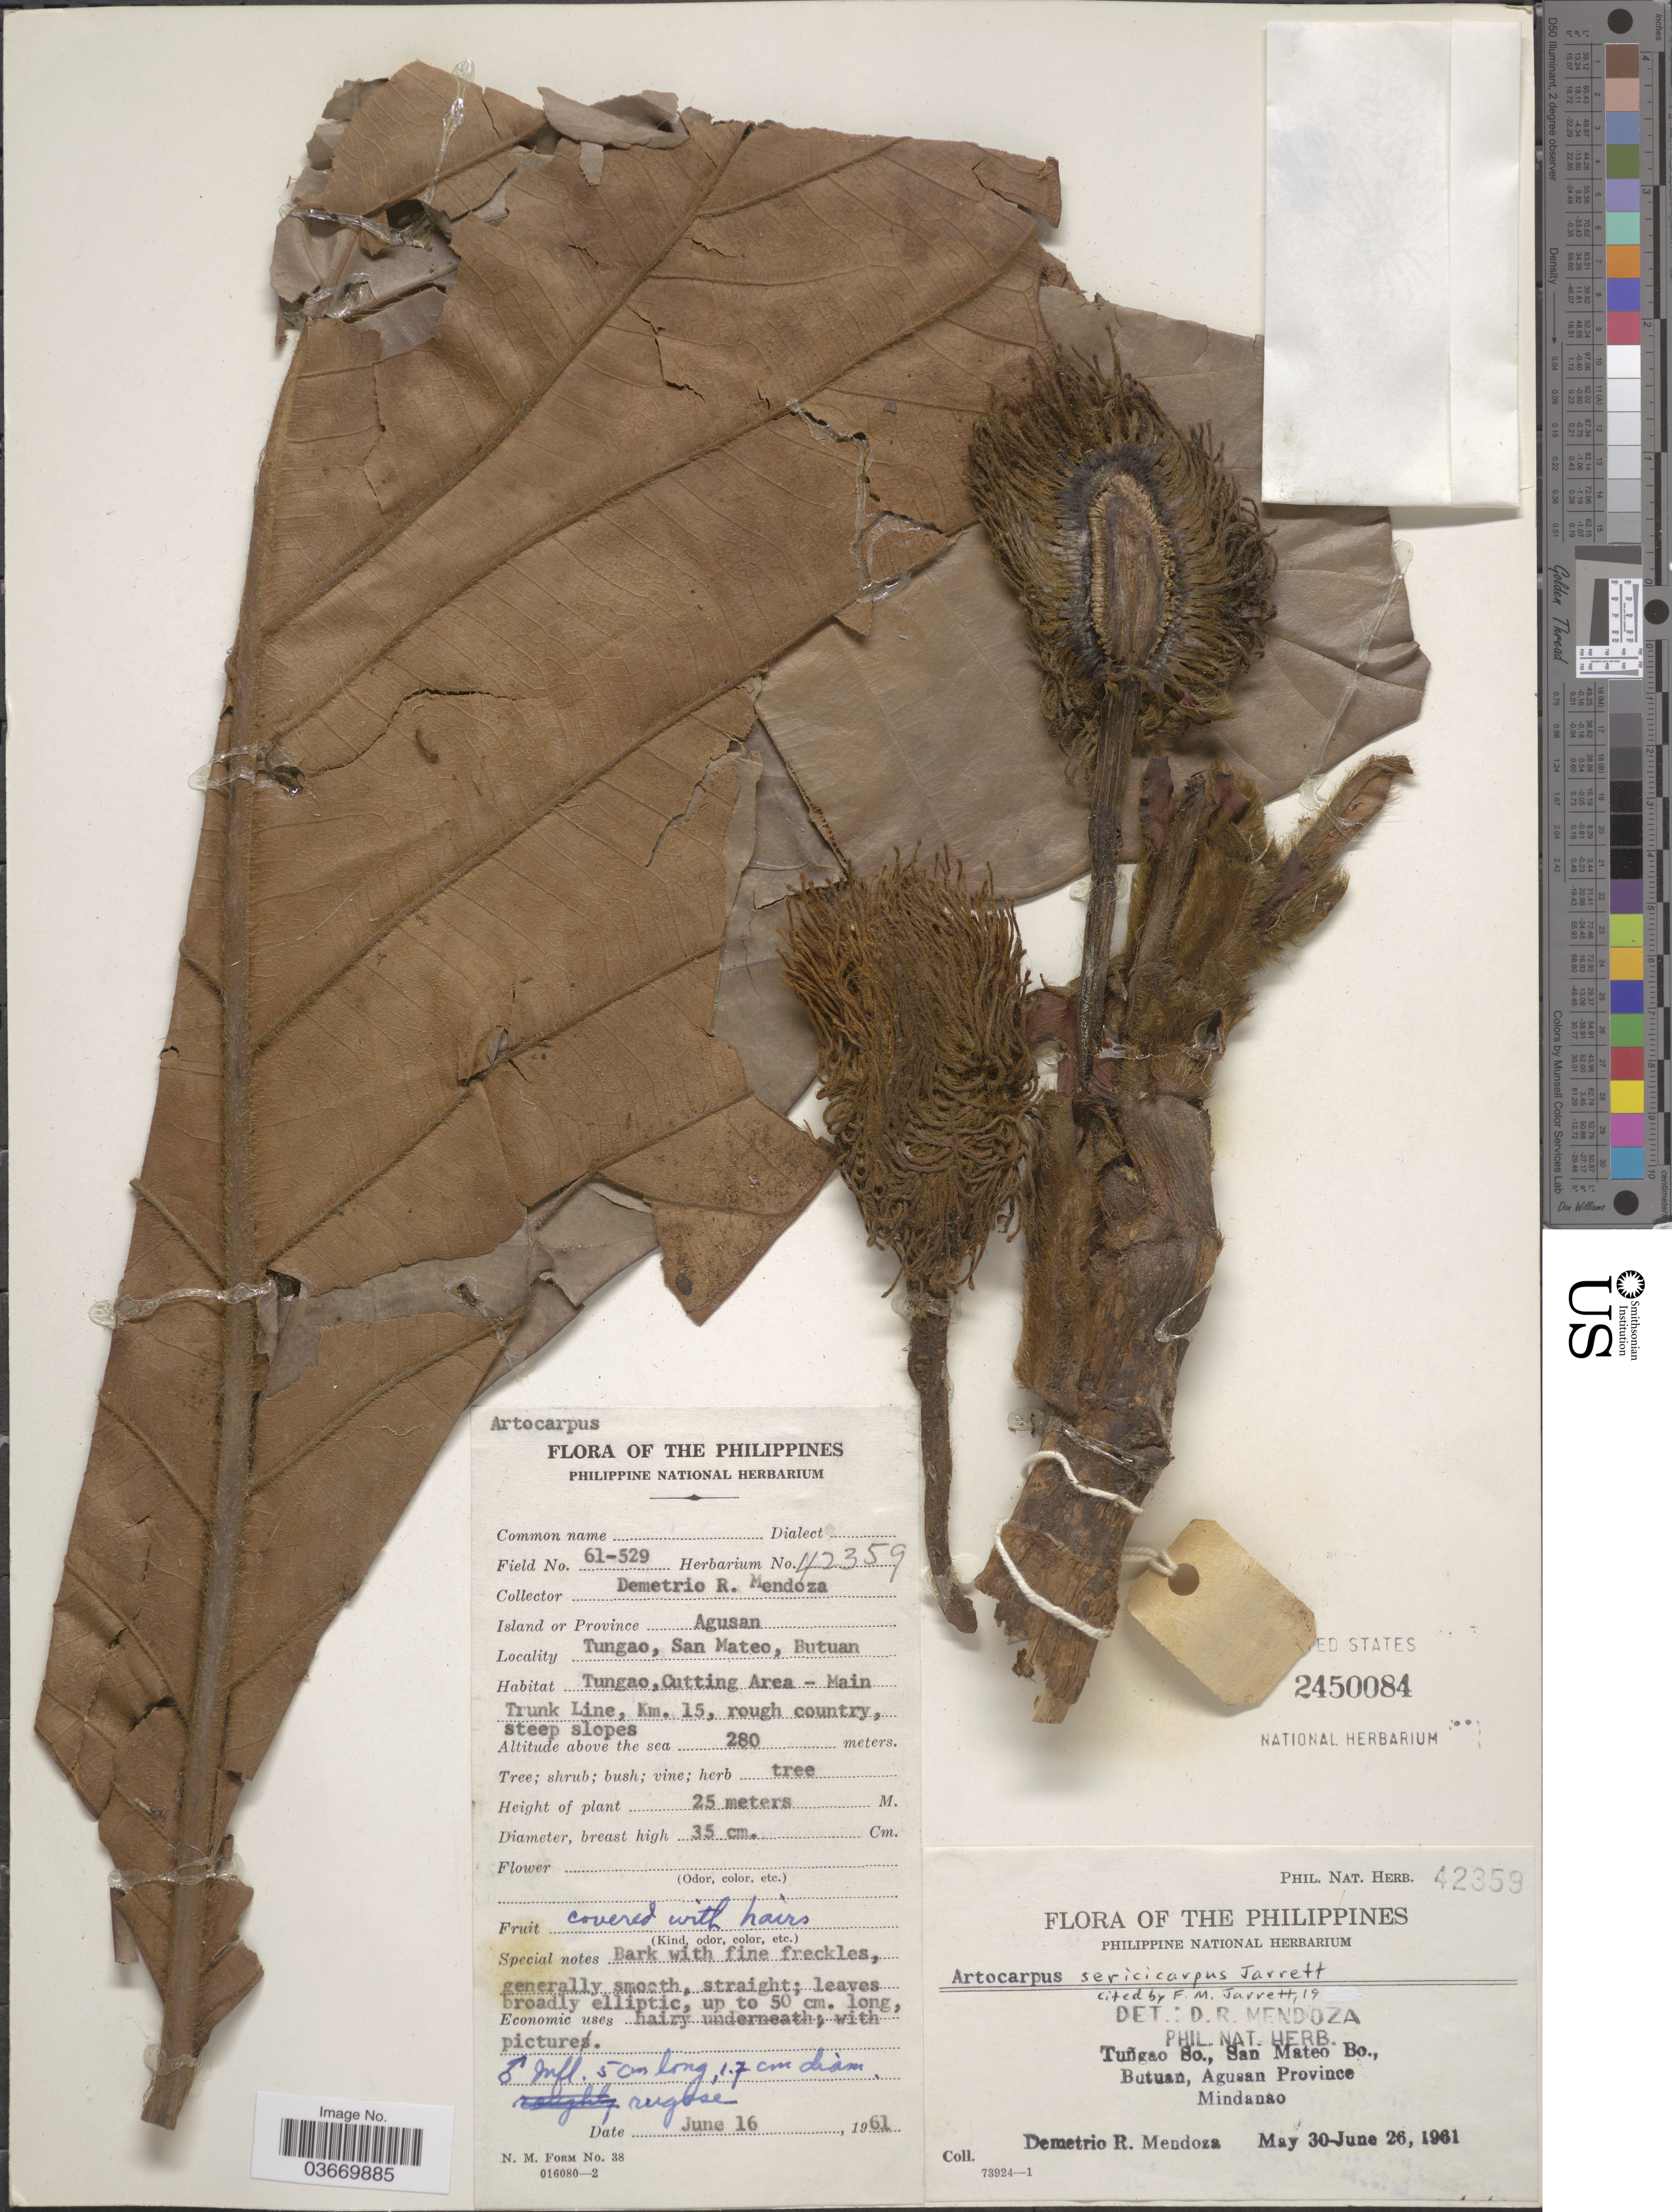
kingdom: Plantae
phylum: Tracheophyta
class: Magnoliopsida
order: Rosales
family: Moraceae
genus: Artocarpus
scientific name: Artocarpus sericicarpus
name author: F.M. Jarrett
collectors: D. Mendoza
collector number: Phil. Nat. Herb. 42359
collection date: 1961-06-16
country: Philippines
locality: Tuñgao, San Mateo Bo., Butuan, Aguan Province, Mindanao. Tungao, Cutting Area - Main Trunk Line, Km. 15.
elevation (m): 280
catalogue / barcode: US 2450084